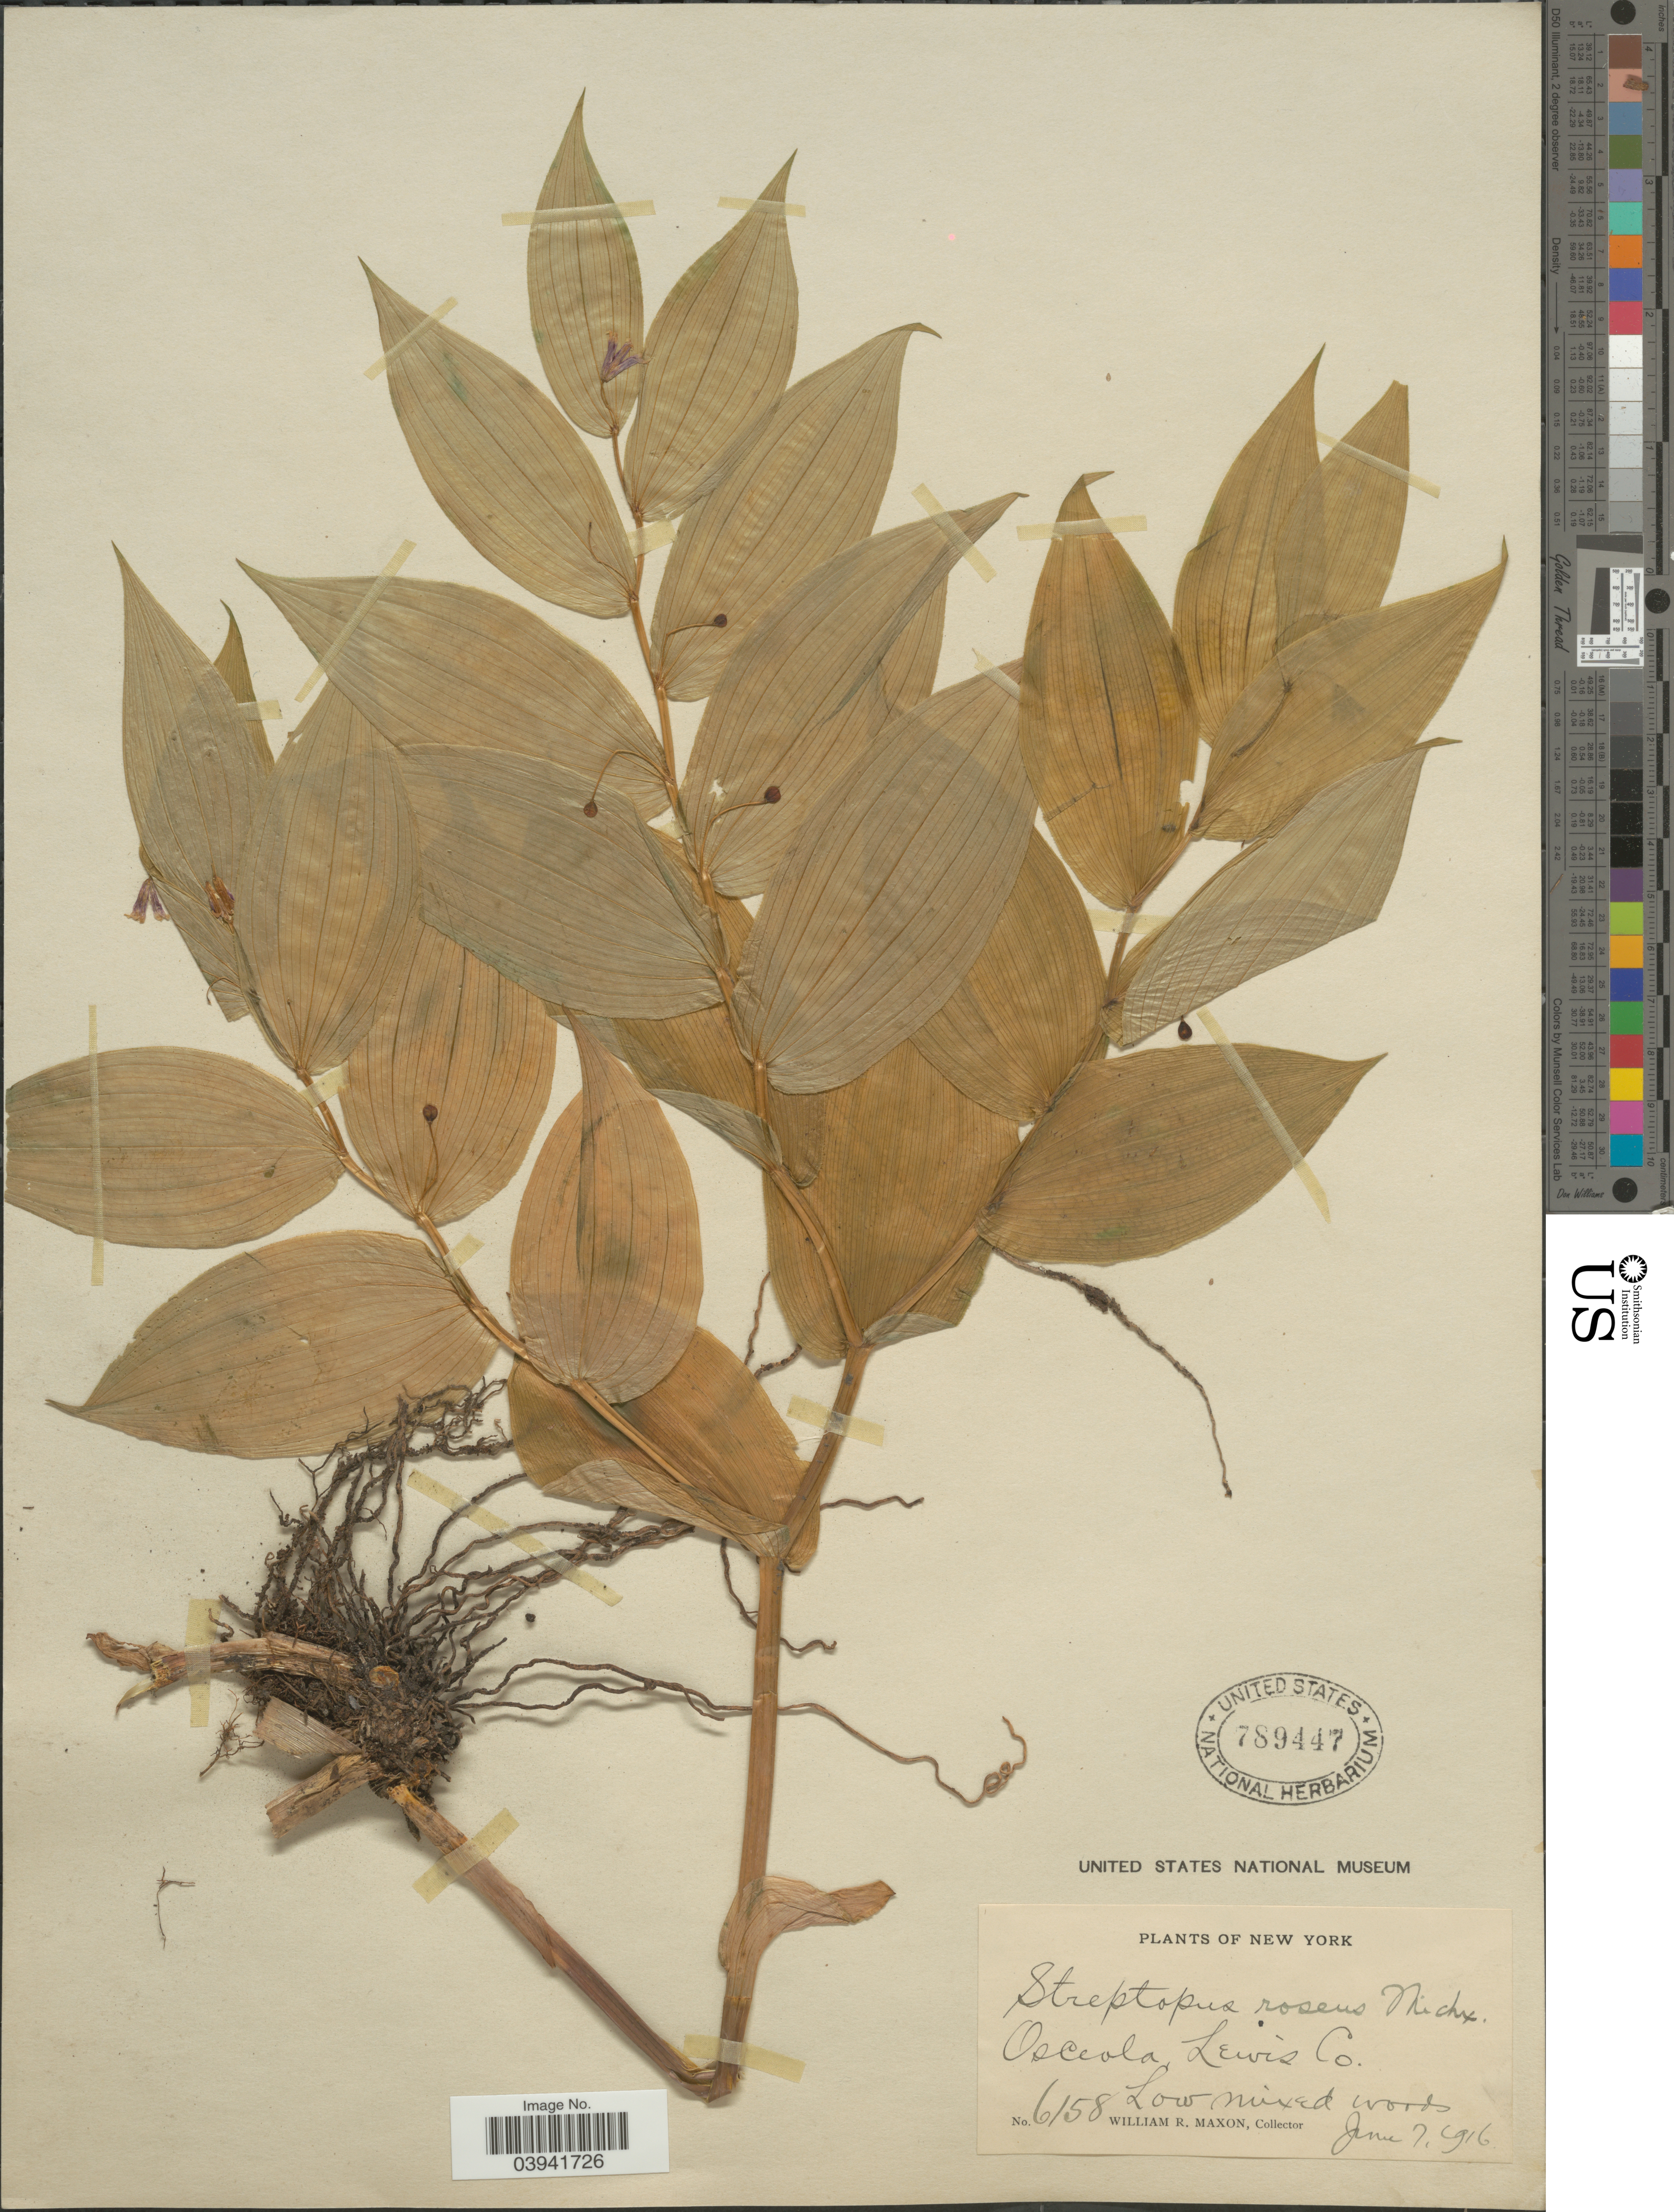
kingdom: Plantae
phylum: Tracheophyta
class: Liliopsida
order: Liliales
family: Liliaceae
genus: Streptopus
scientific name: Streptopus roseus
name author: Michx.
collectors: W. R. Maxon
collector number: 6158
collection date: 1916-06-07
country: United States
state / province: New York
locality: Osceola, Lewis Co.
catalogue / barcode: US 789447